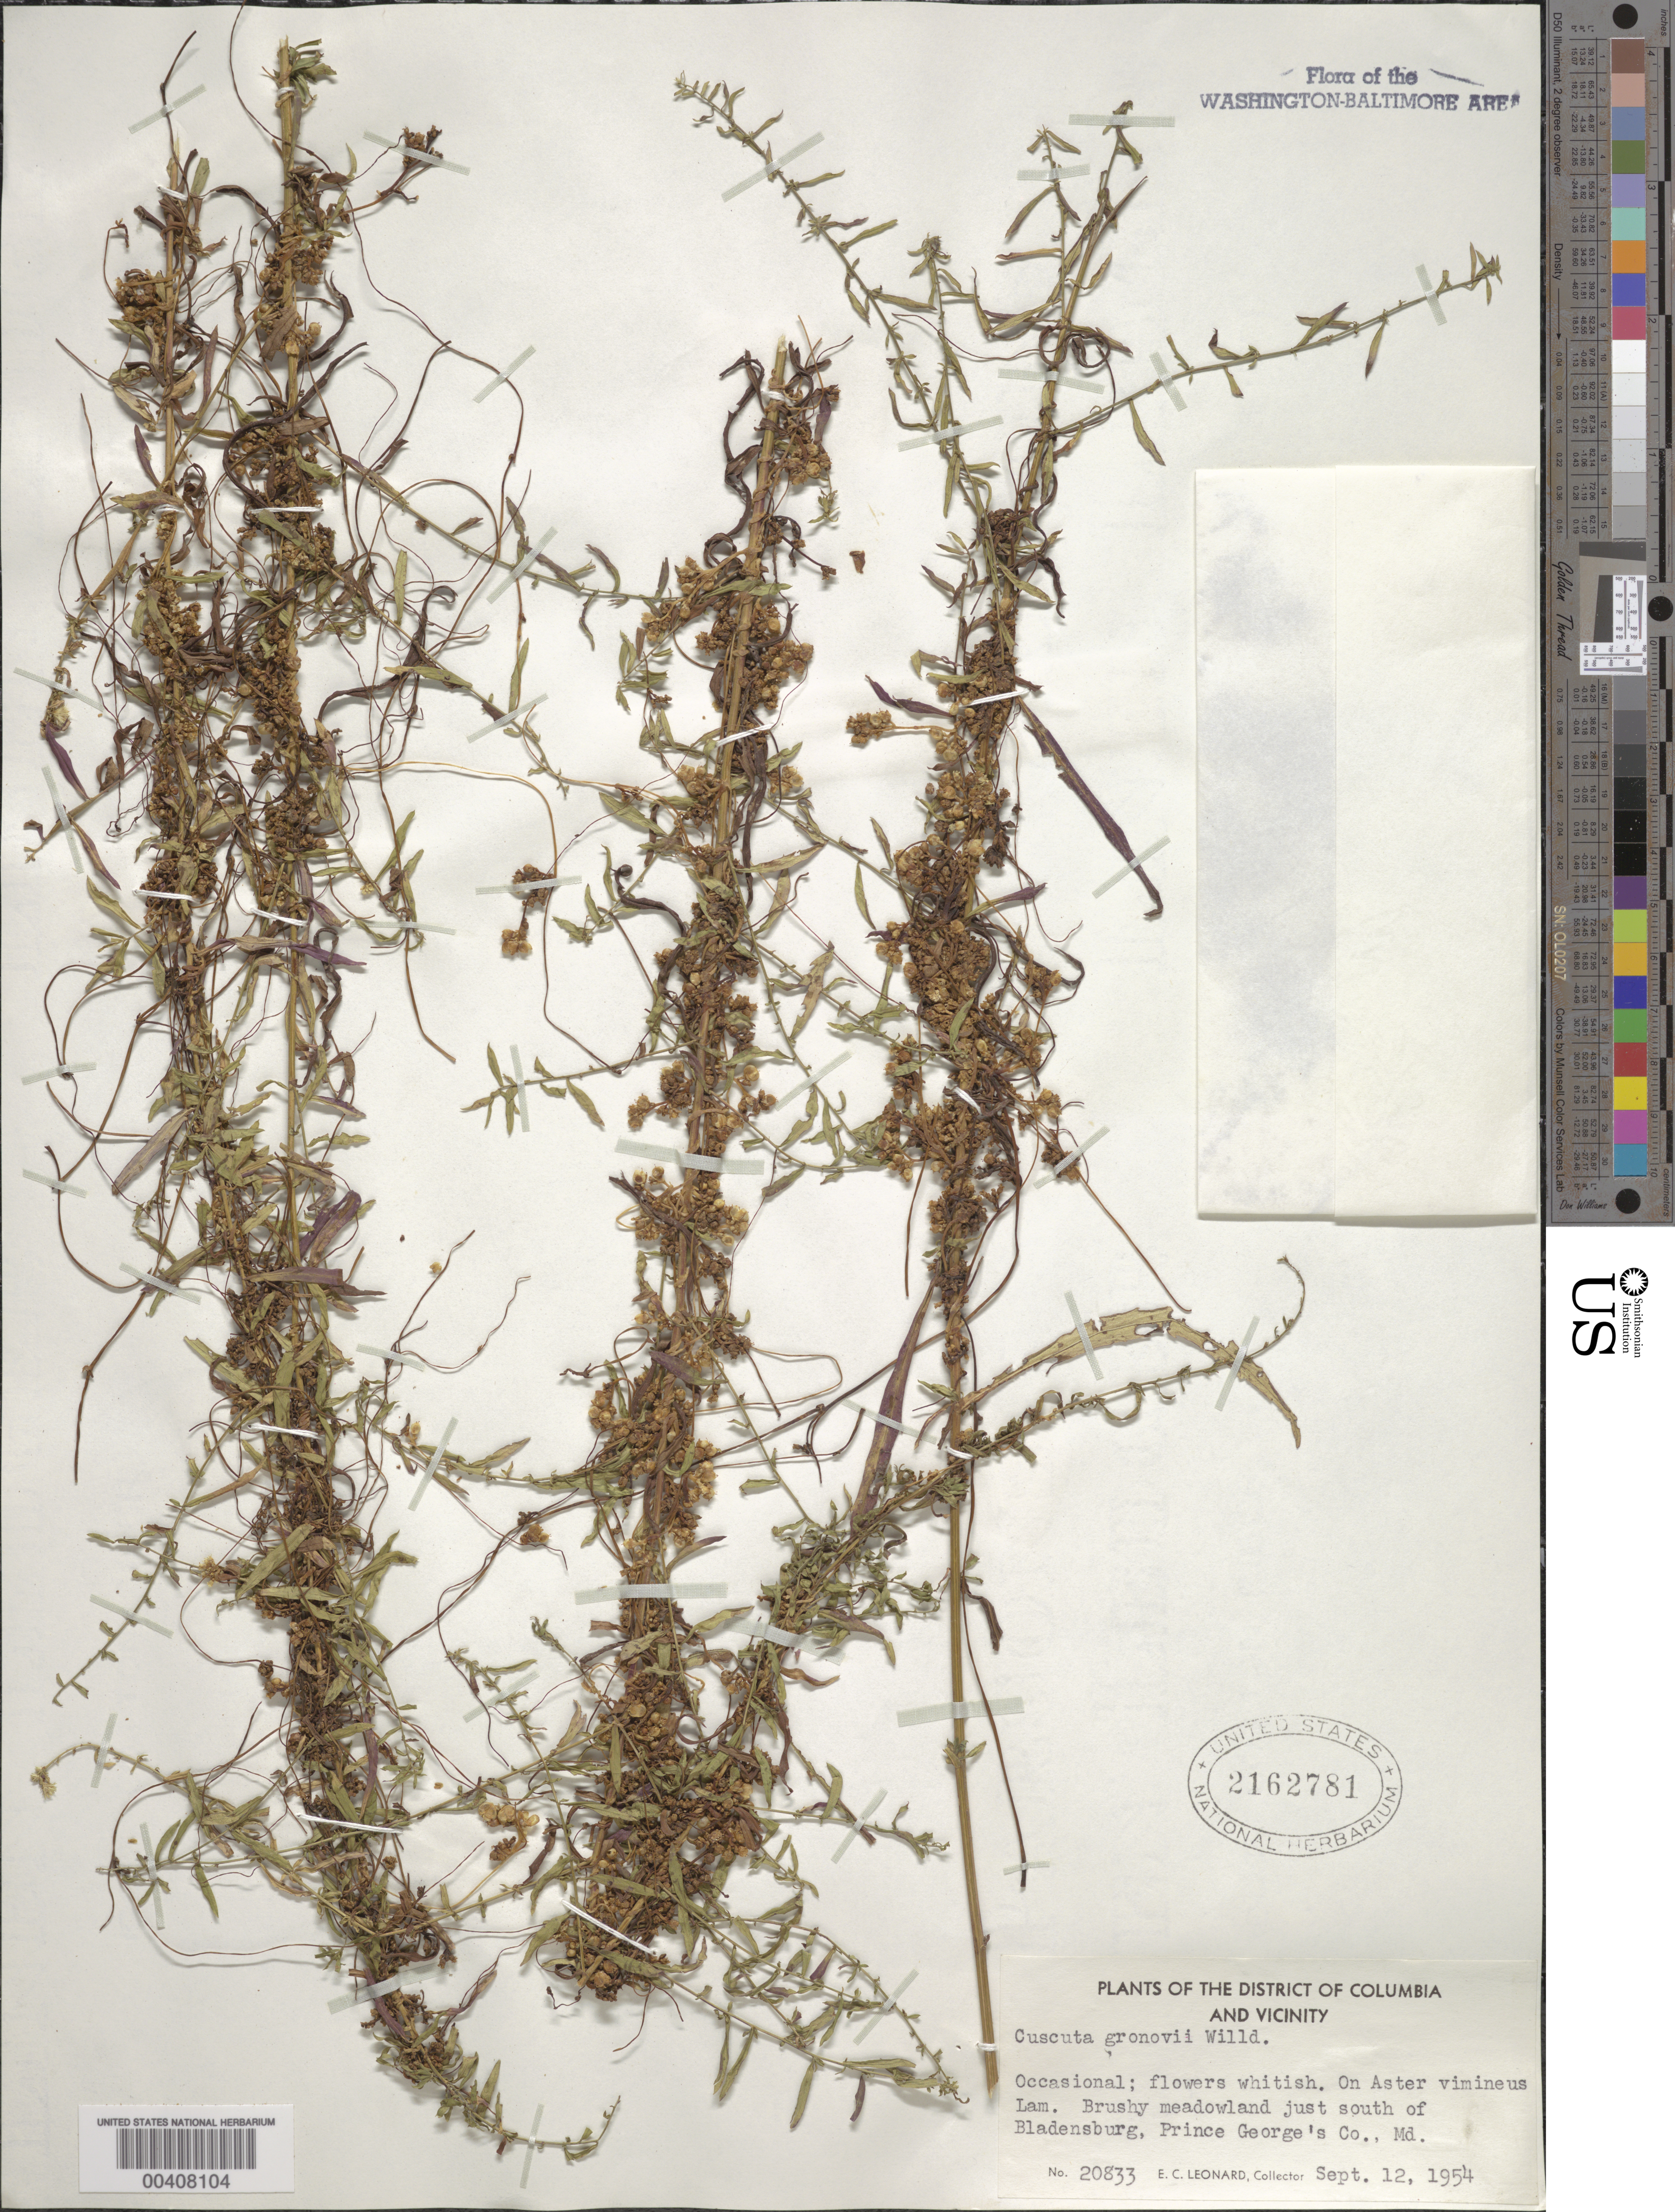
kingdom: Plantae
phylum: Tracheophyta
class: Magnoliopsida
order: Solanales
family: Convolvulaceae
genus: Cuscuta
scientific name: Cuscuta gronovii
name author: Willd. ex Schult.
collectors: E. C. Leonard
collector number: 20833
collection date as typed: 12 Sep 1954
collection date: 1954-09-12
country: United States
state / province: Maryland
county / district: Prince George's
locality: S of Bladensburg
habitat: On Aster vimineus lam., brushy meadow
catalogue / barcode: US 2162781